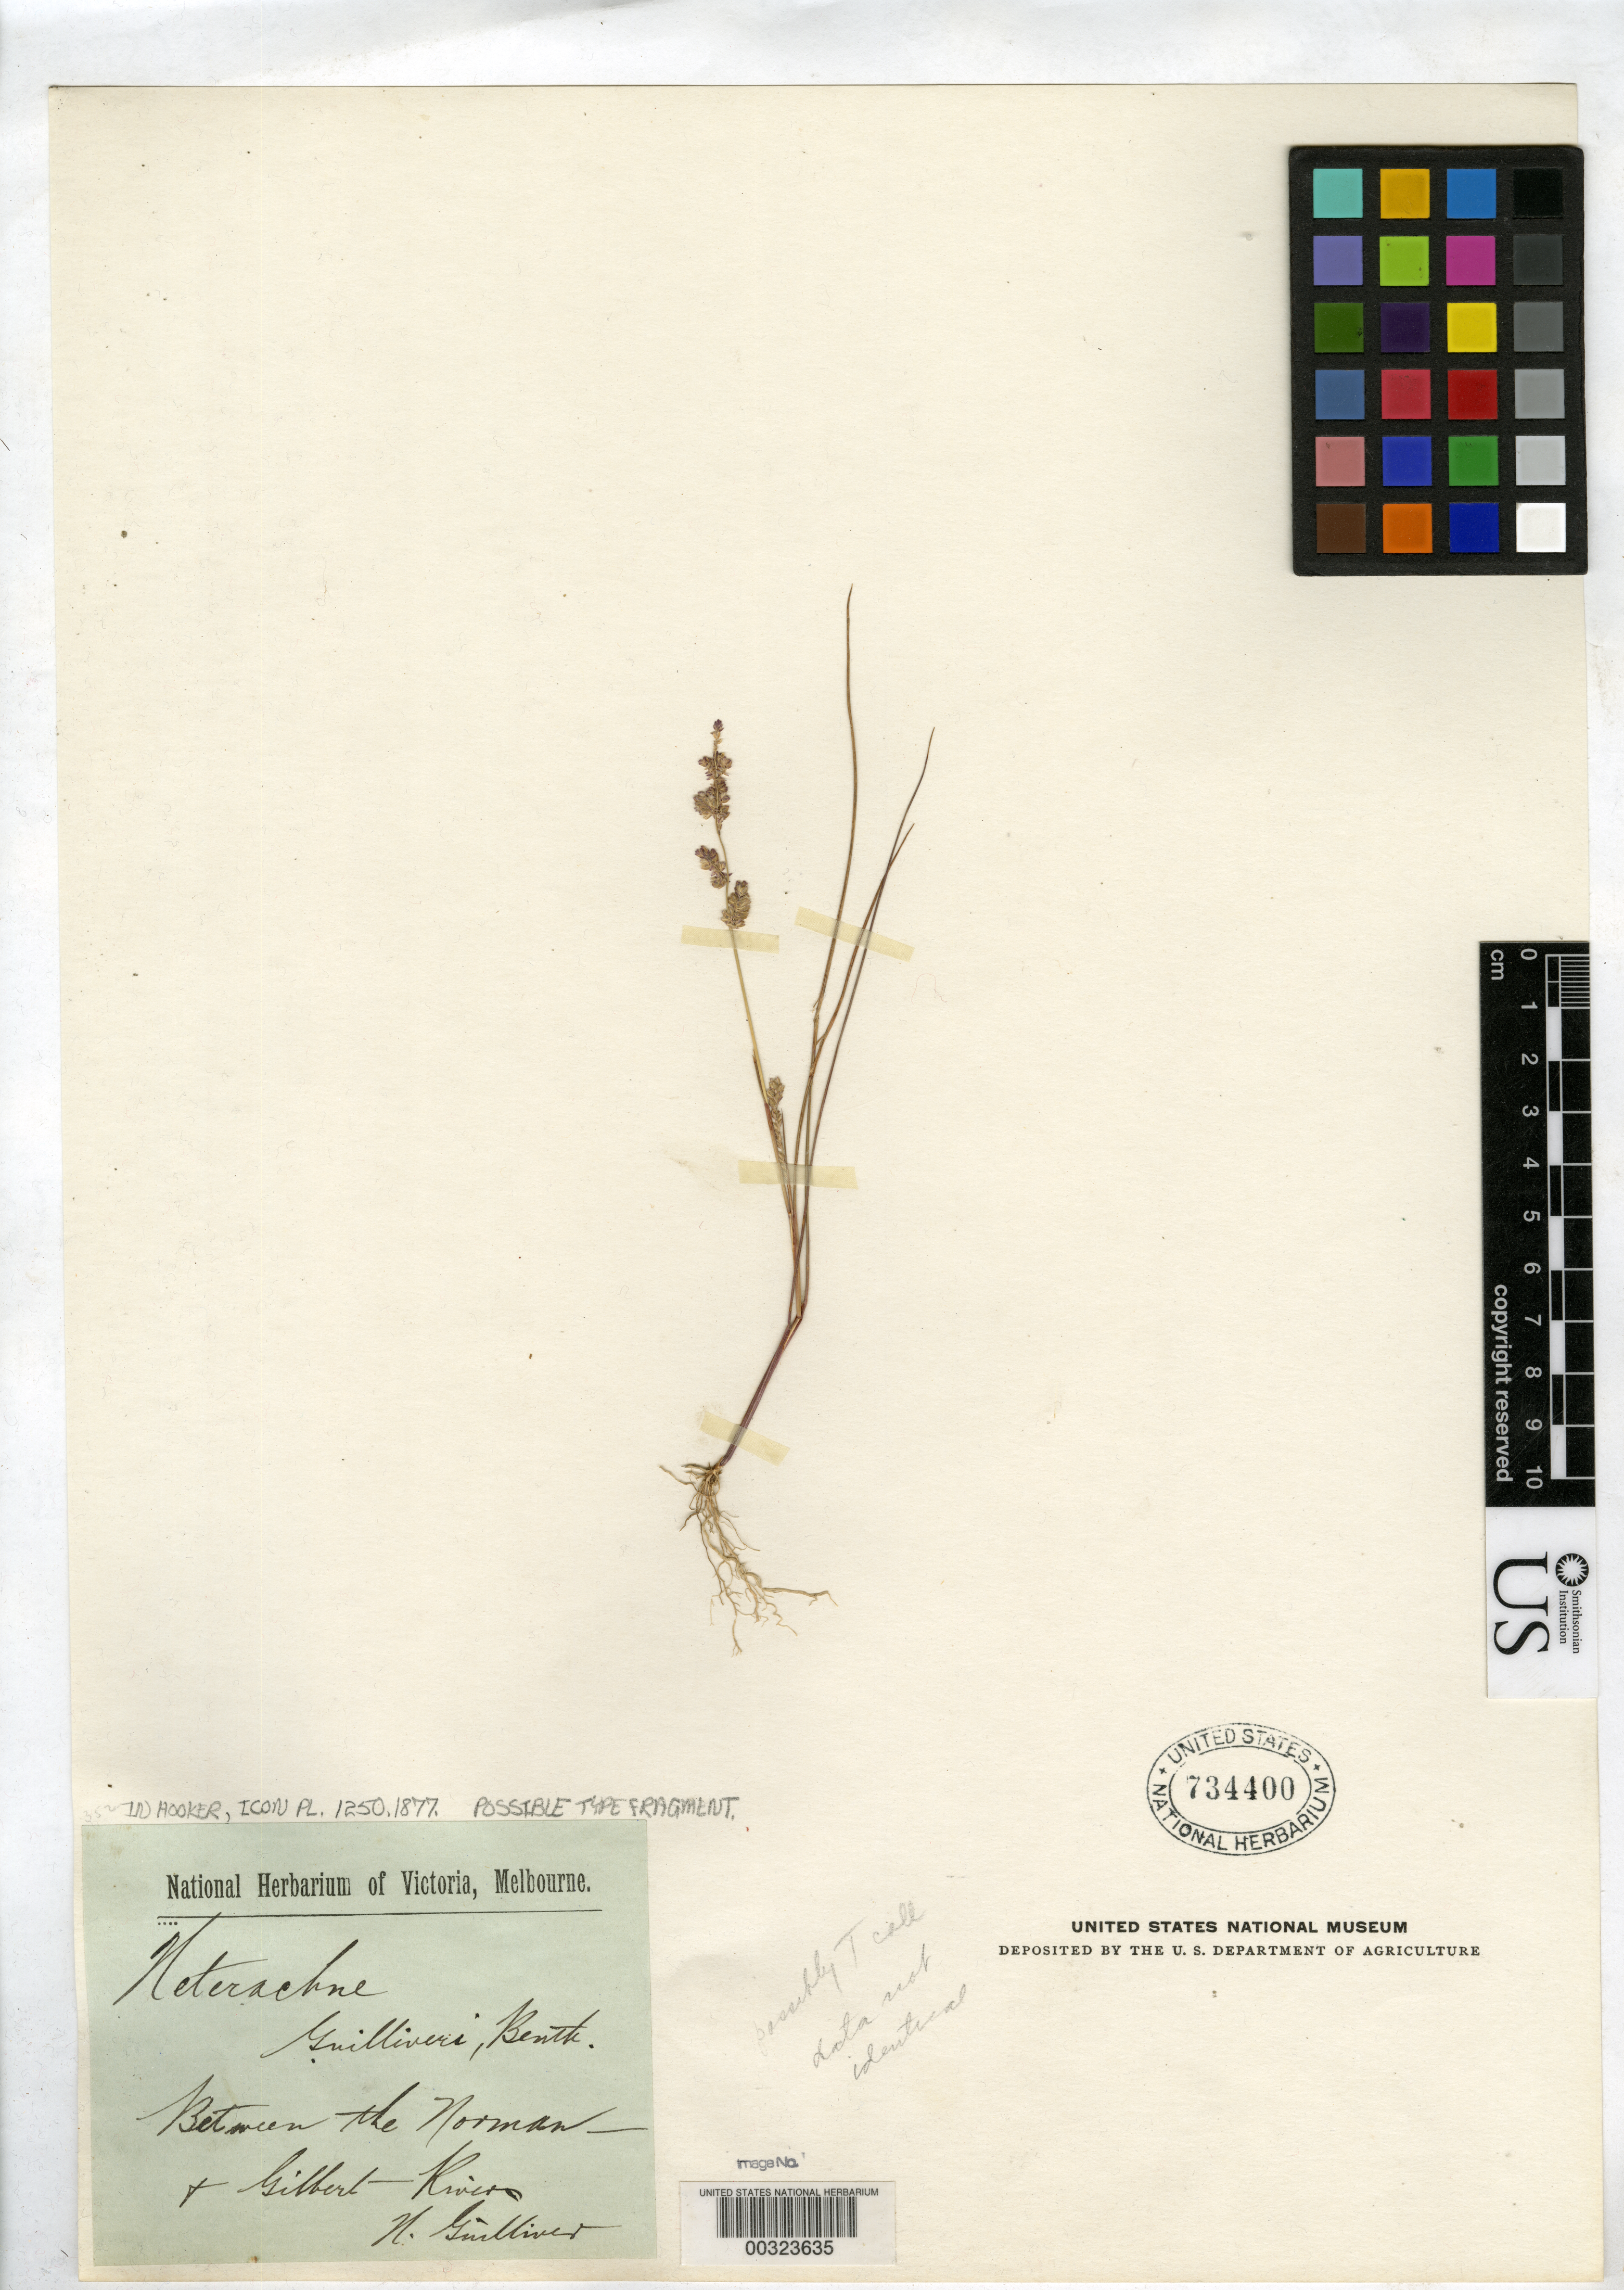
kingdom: Plantae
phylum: Tracheophyta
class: Liliopsida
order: Poales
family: Poaceae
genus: Heterachne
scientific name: Heterachne gulliveri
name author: Benth. in Hook.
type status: Type Fragment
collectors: B. Gulliver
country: Australia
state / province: Queensland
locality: Between Norman and Gilbert rivers.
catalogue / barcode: US 734400